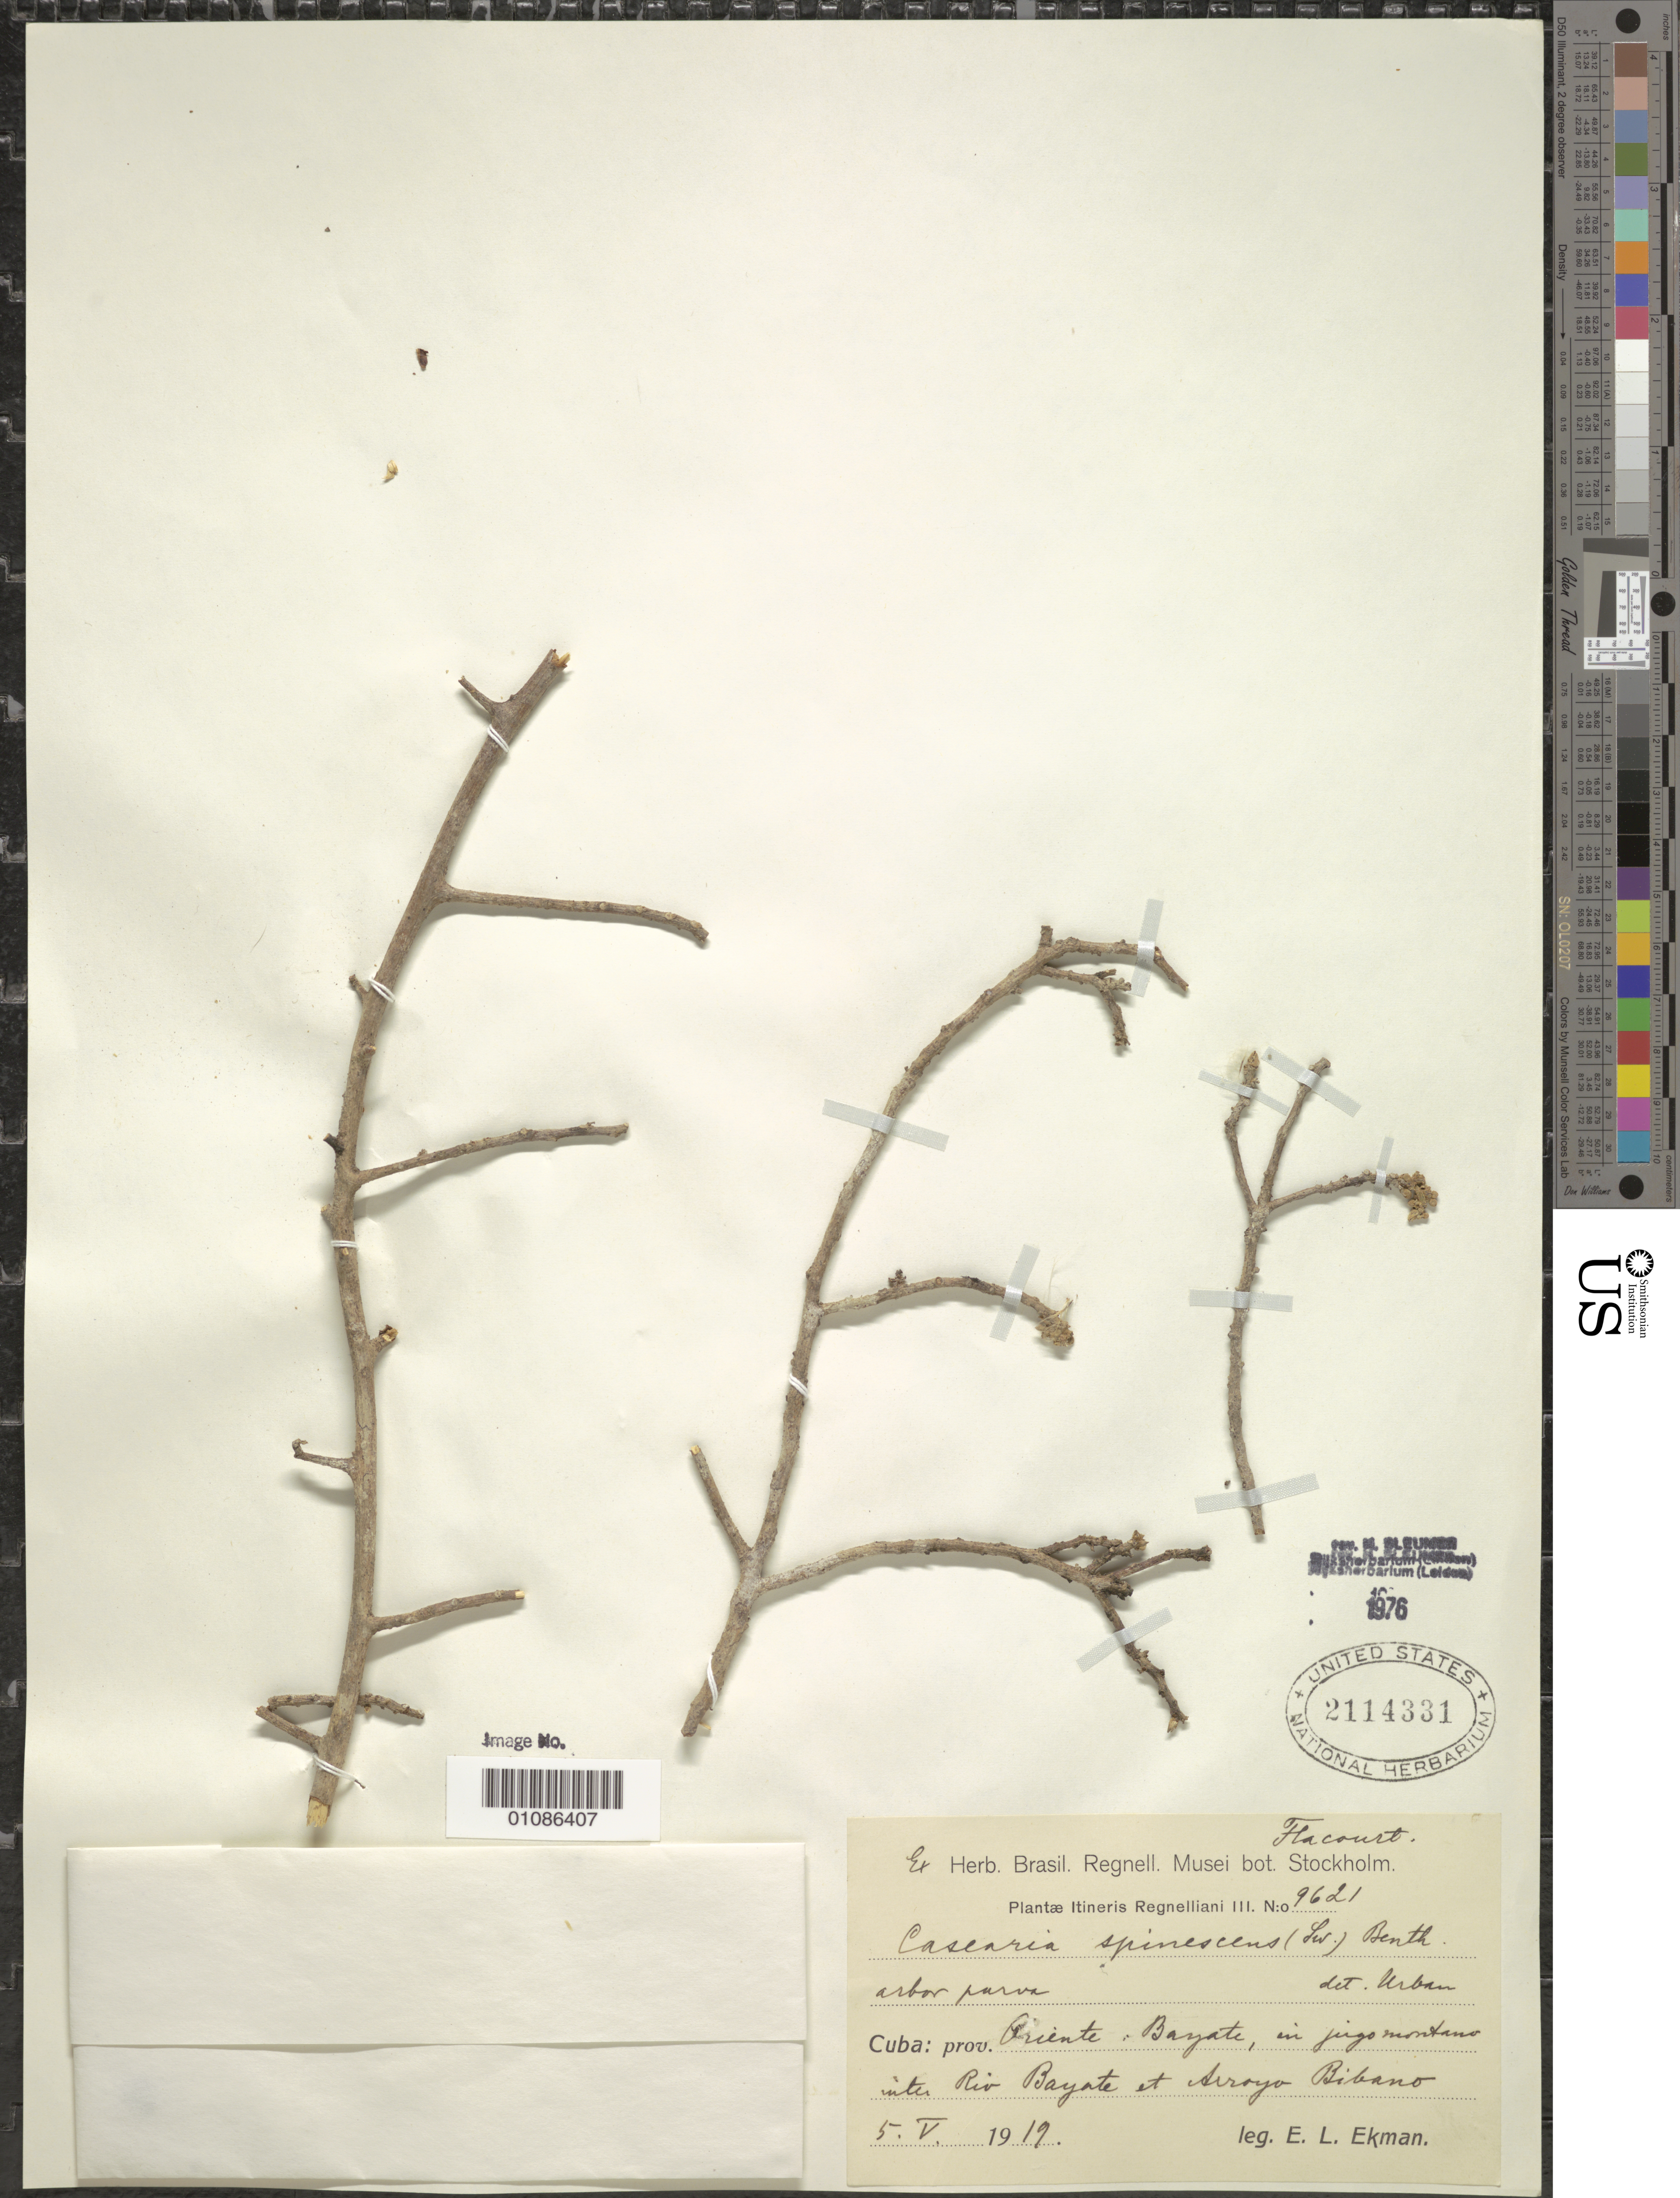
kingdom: Plantae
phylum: Tracheophyta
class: Magnoliopsida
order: Malpighiales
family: Salicaceae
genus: Casearia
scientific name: Casearia spinescens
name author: (Sw.) Griseb.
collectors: E. L. Ekman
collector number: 9621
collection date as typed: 05 May 1919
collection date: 1919-05-05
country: Cuba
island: Cuba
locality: Oriente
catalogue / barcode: US 2114331